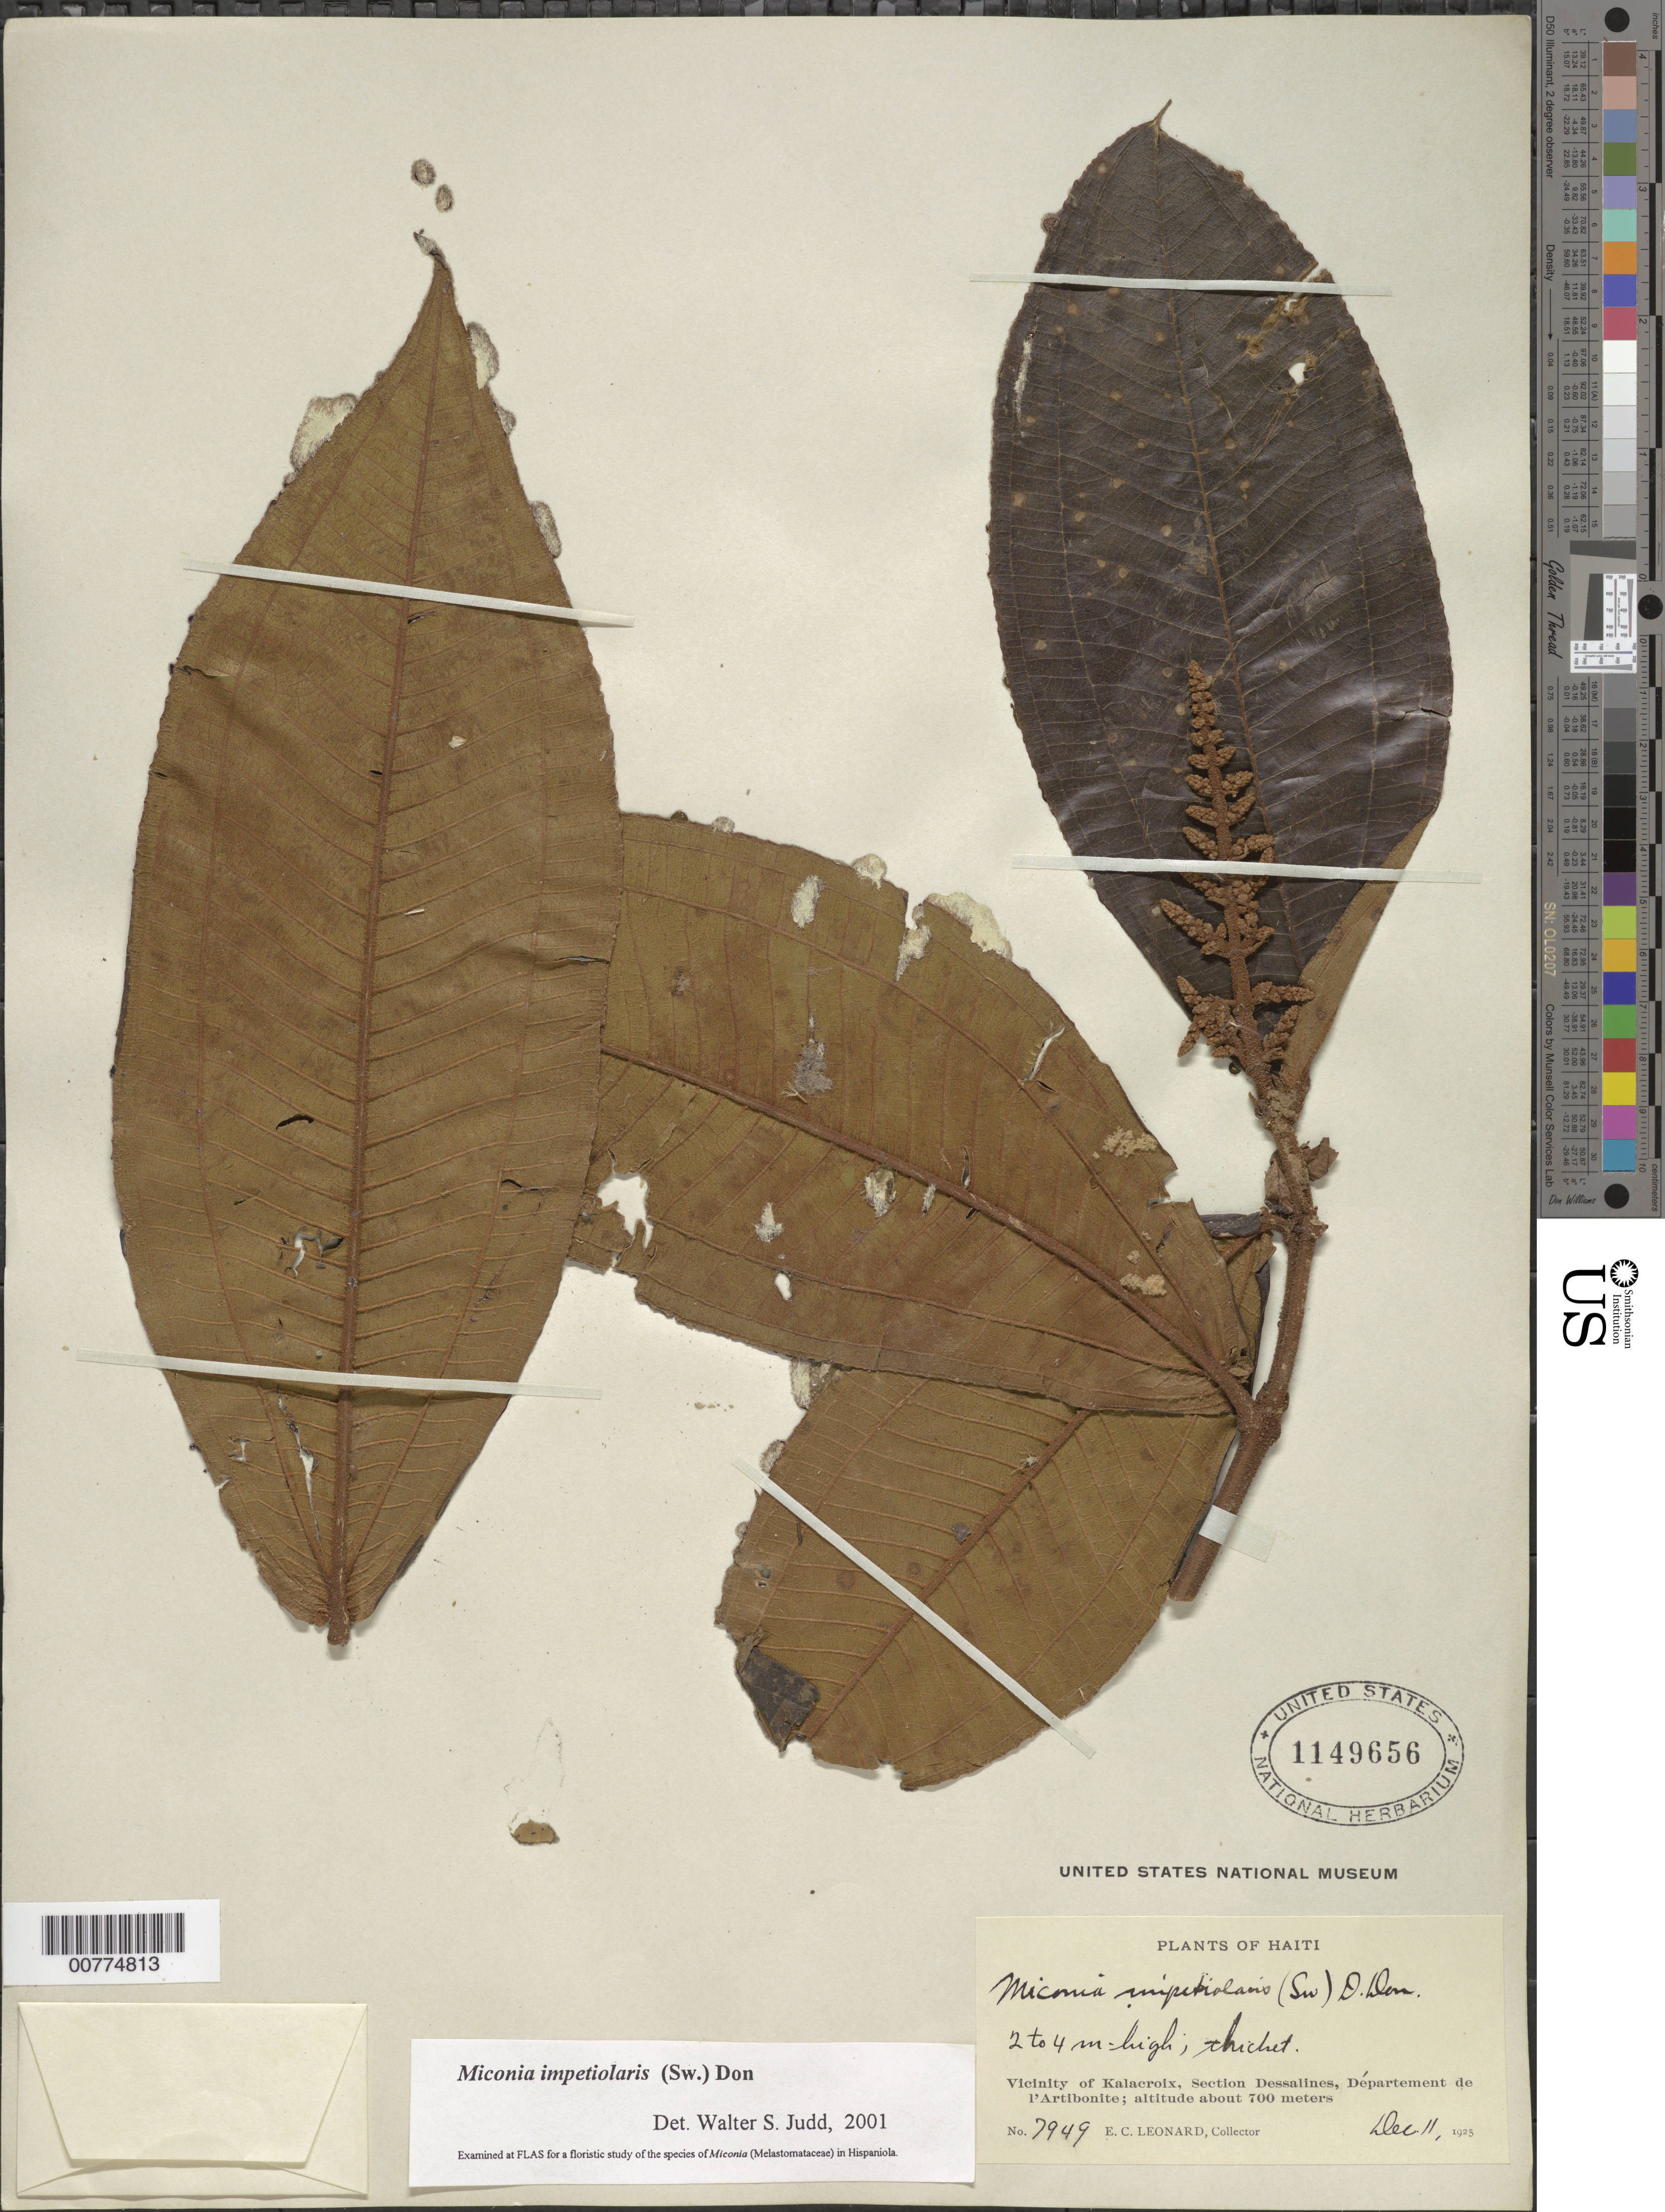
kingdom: Plantae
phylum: Tracheophyta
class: Magnoliopsida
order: Myrtales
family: Melastomataceae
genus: Miconia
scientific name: Miconia impetiolaris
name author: (Sw.) D. Don ex DC.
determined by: Judd, Walter S.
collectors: E. C. Leonard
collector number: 7949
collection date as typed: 11 Dec 1925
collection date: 1925-12-11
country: Haiti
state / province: Artibonite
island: Hispaniola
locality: Section Dessalines, vicinity of Kalacroix.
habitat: Thicket.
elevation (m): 700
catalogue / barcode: US 1149656